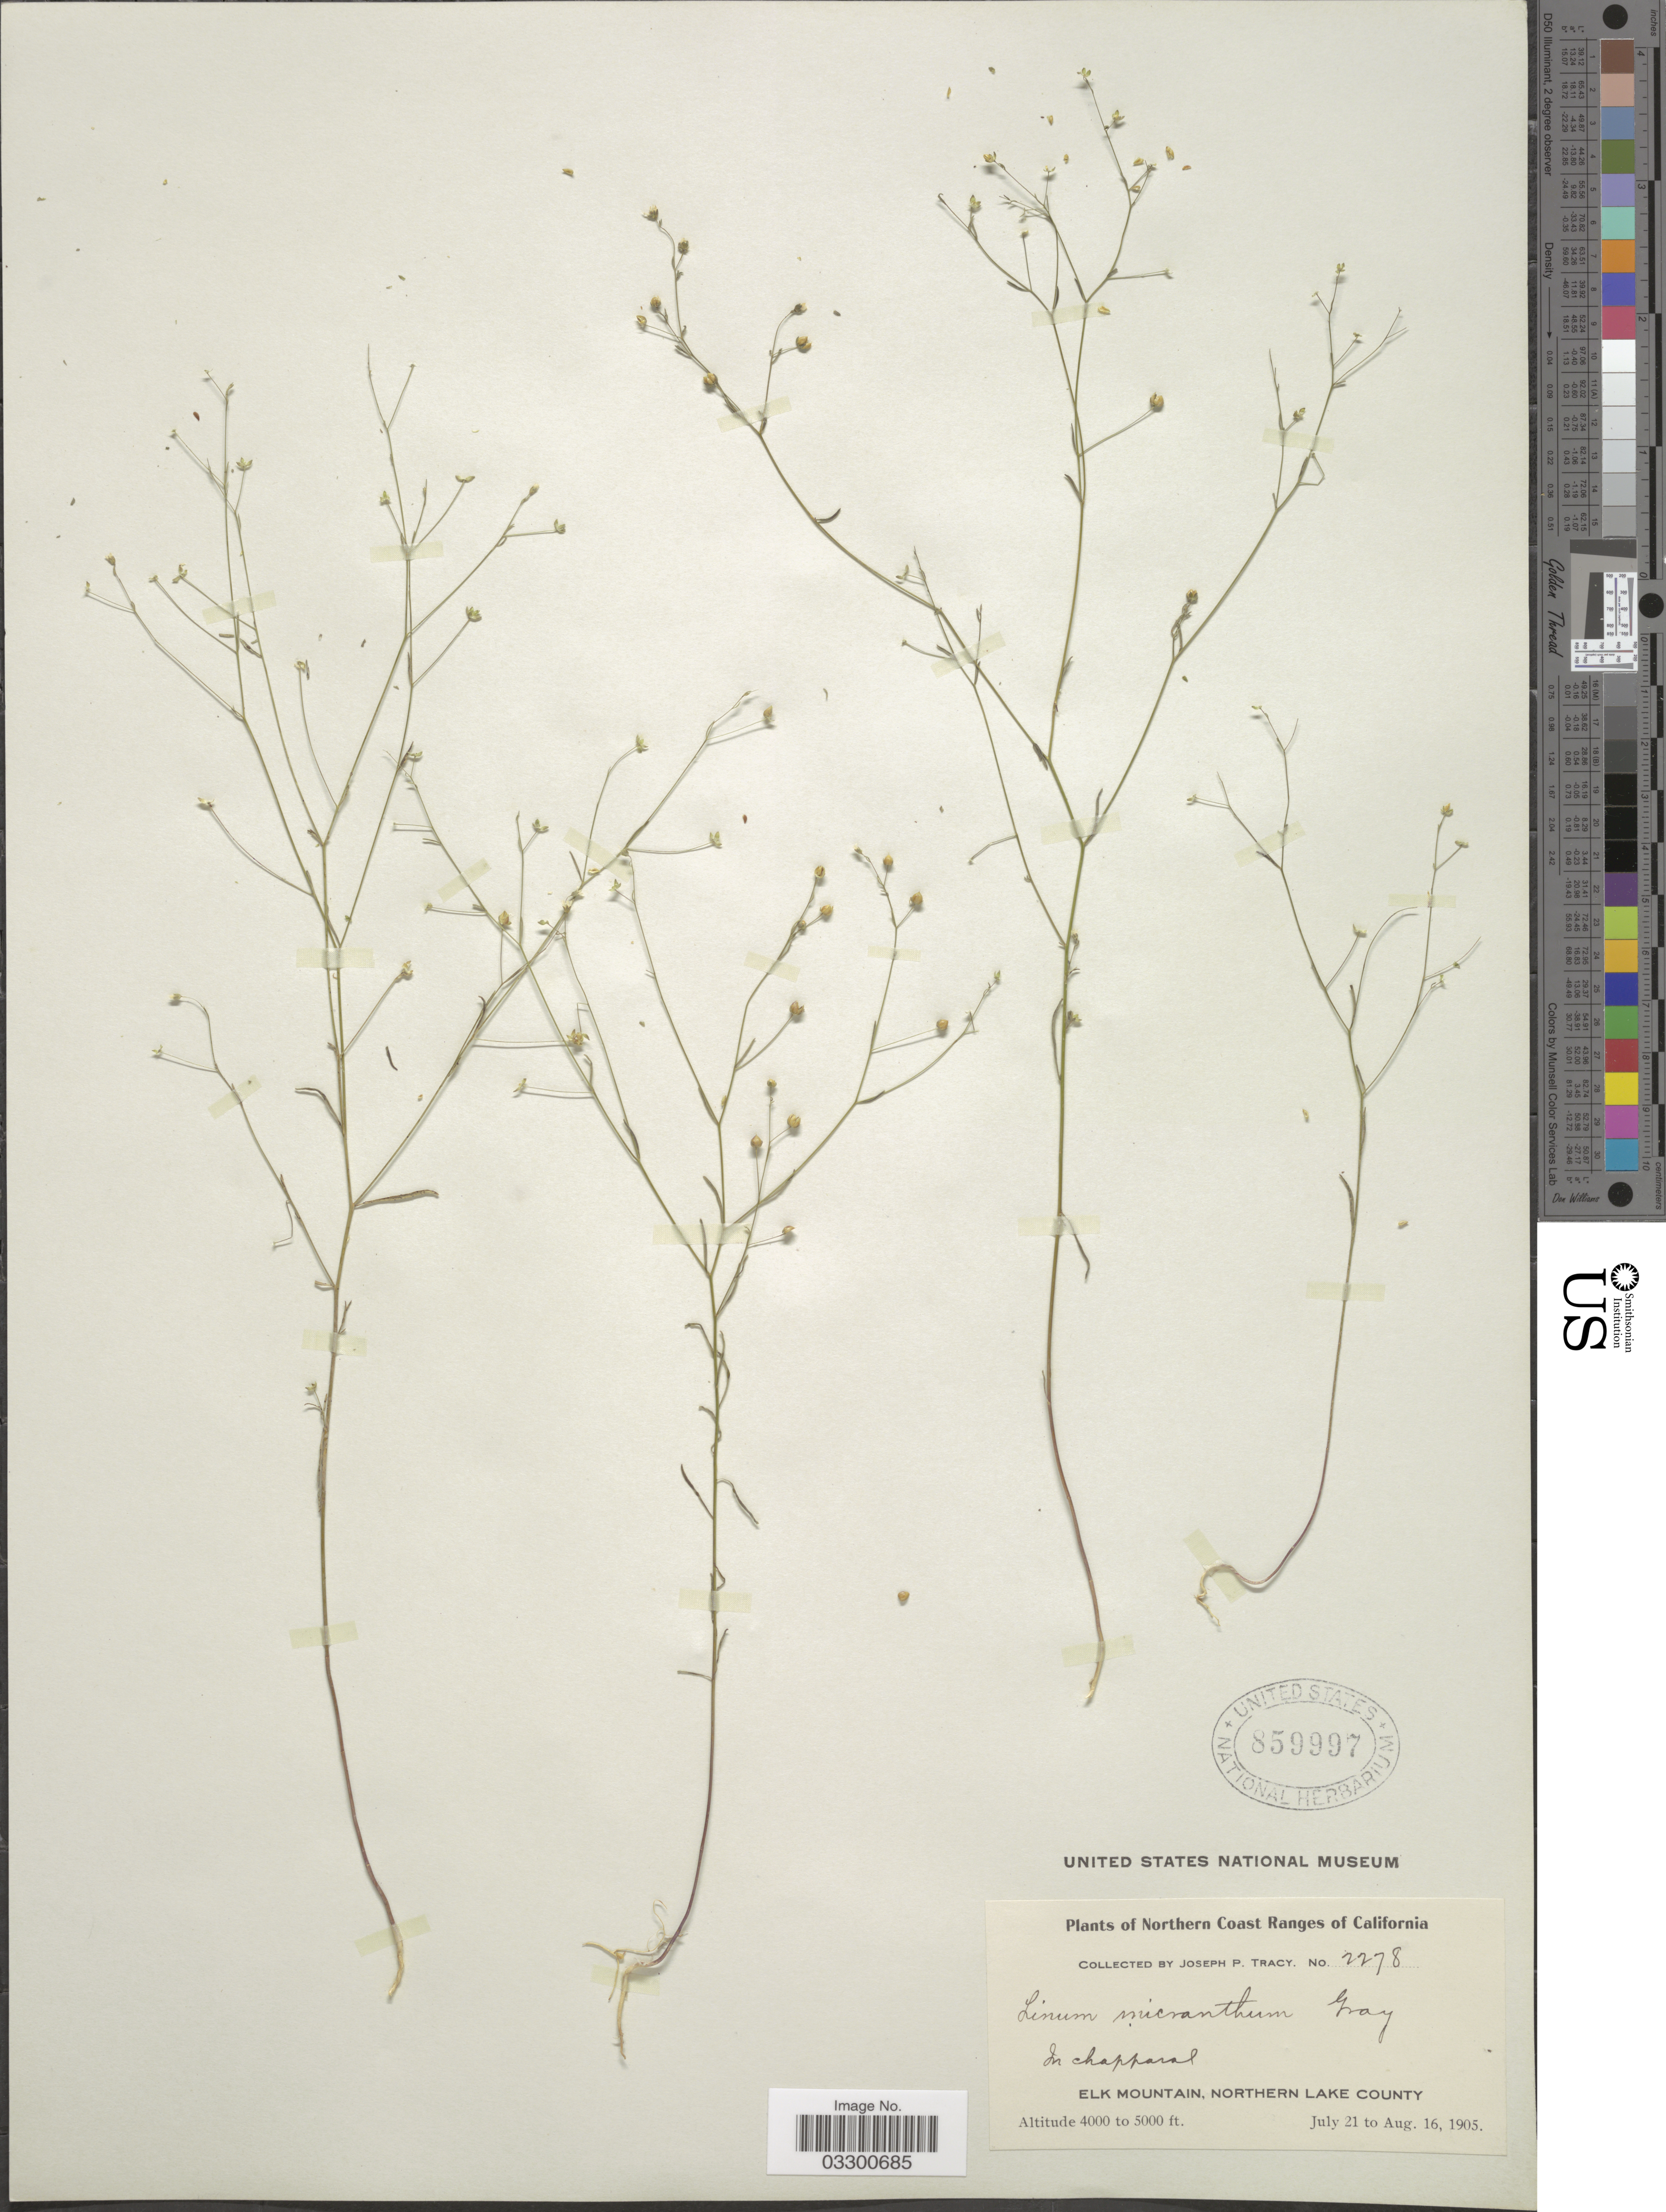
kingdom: Plantae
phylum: Tracheophyta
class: Magnoliopsida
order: Malpighiales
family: Linaceae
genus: Hesperolinon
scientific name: Hesperolinon micranthum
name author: (A. Gray) Small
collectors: J. Tracy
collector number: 2278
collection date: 1905-07-21/1905-08-16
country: United States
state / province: California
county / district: Lake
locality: Northern Coast Ranges of California. Elk Mountain, Northern Lake County.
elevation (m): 1219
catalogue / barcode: US 859997